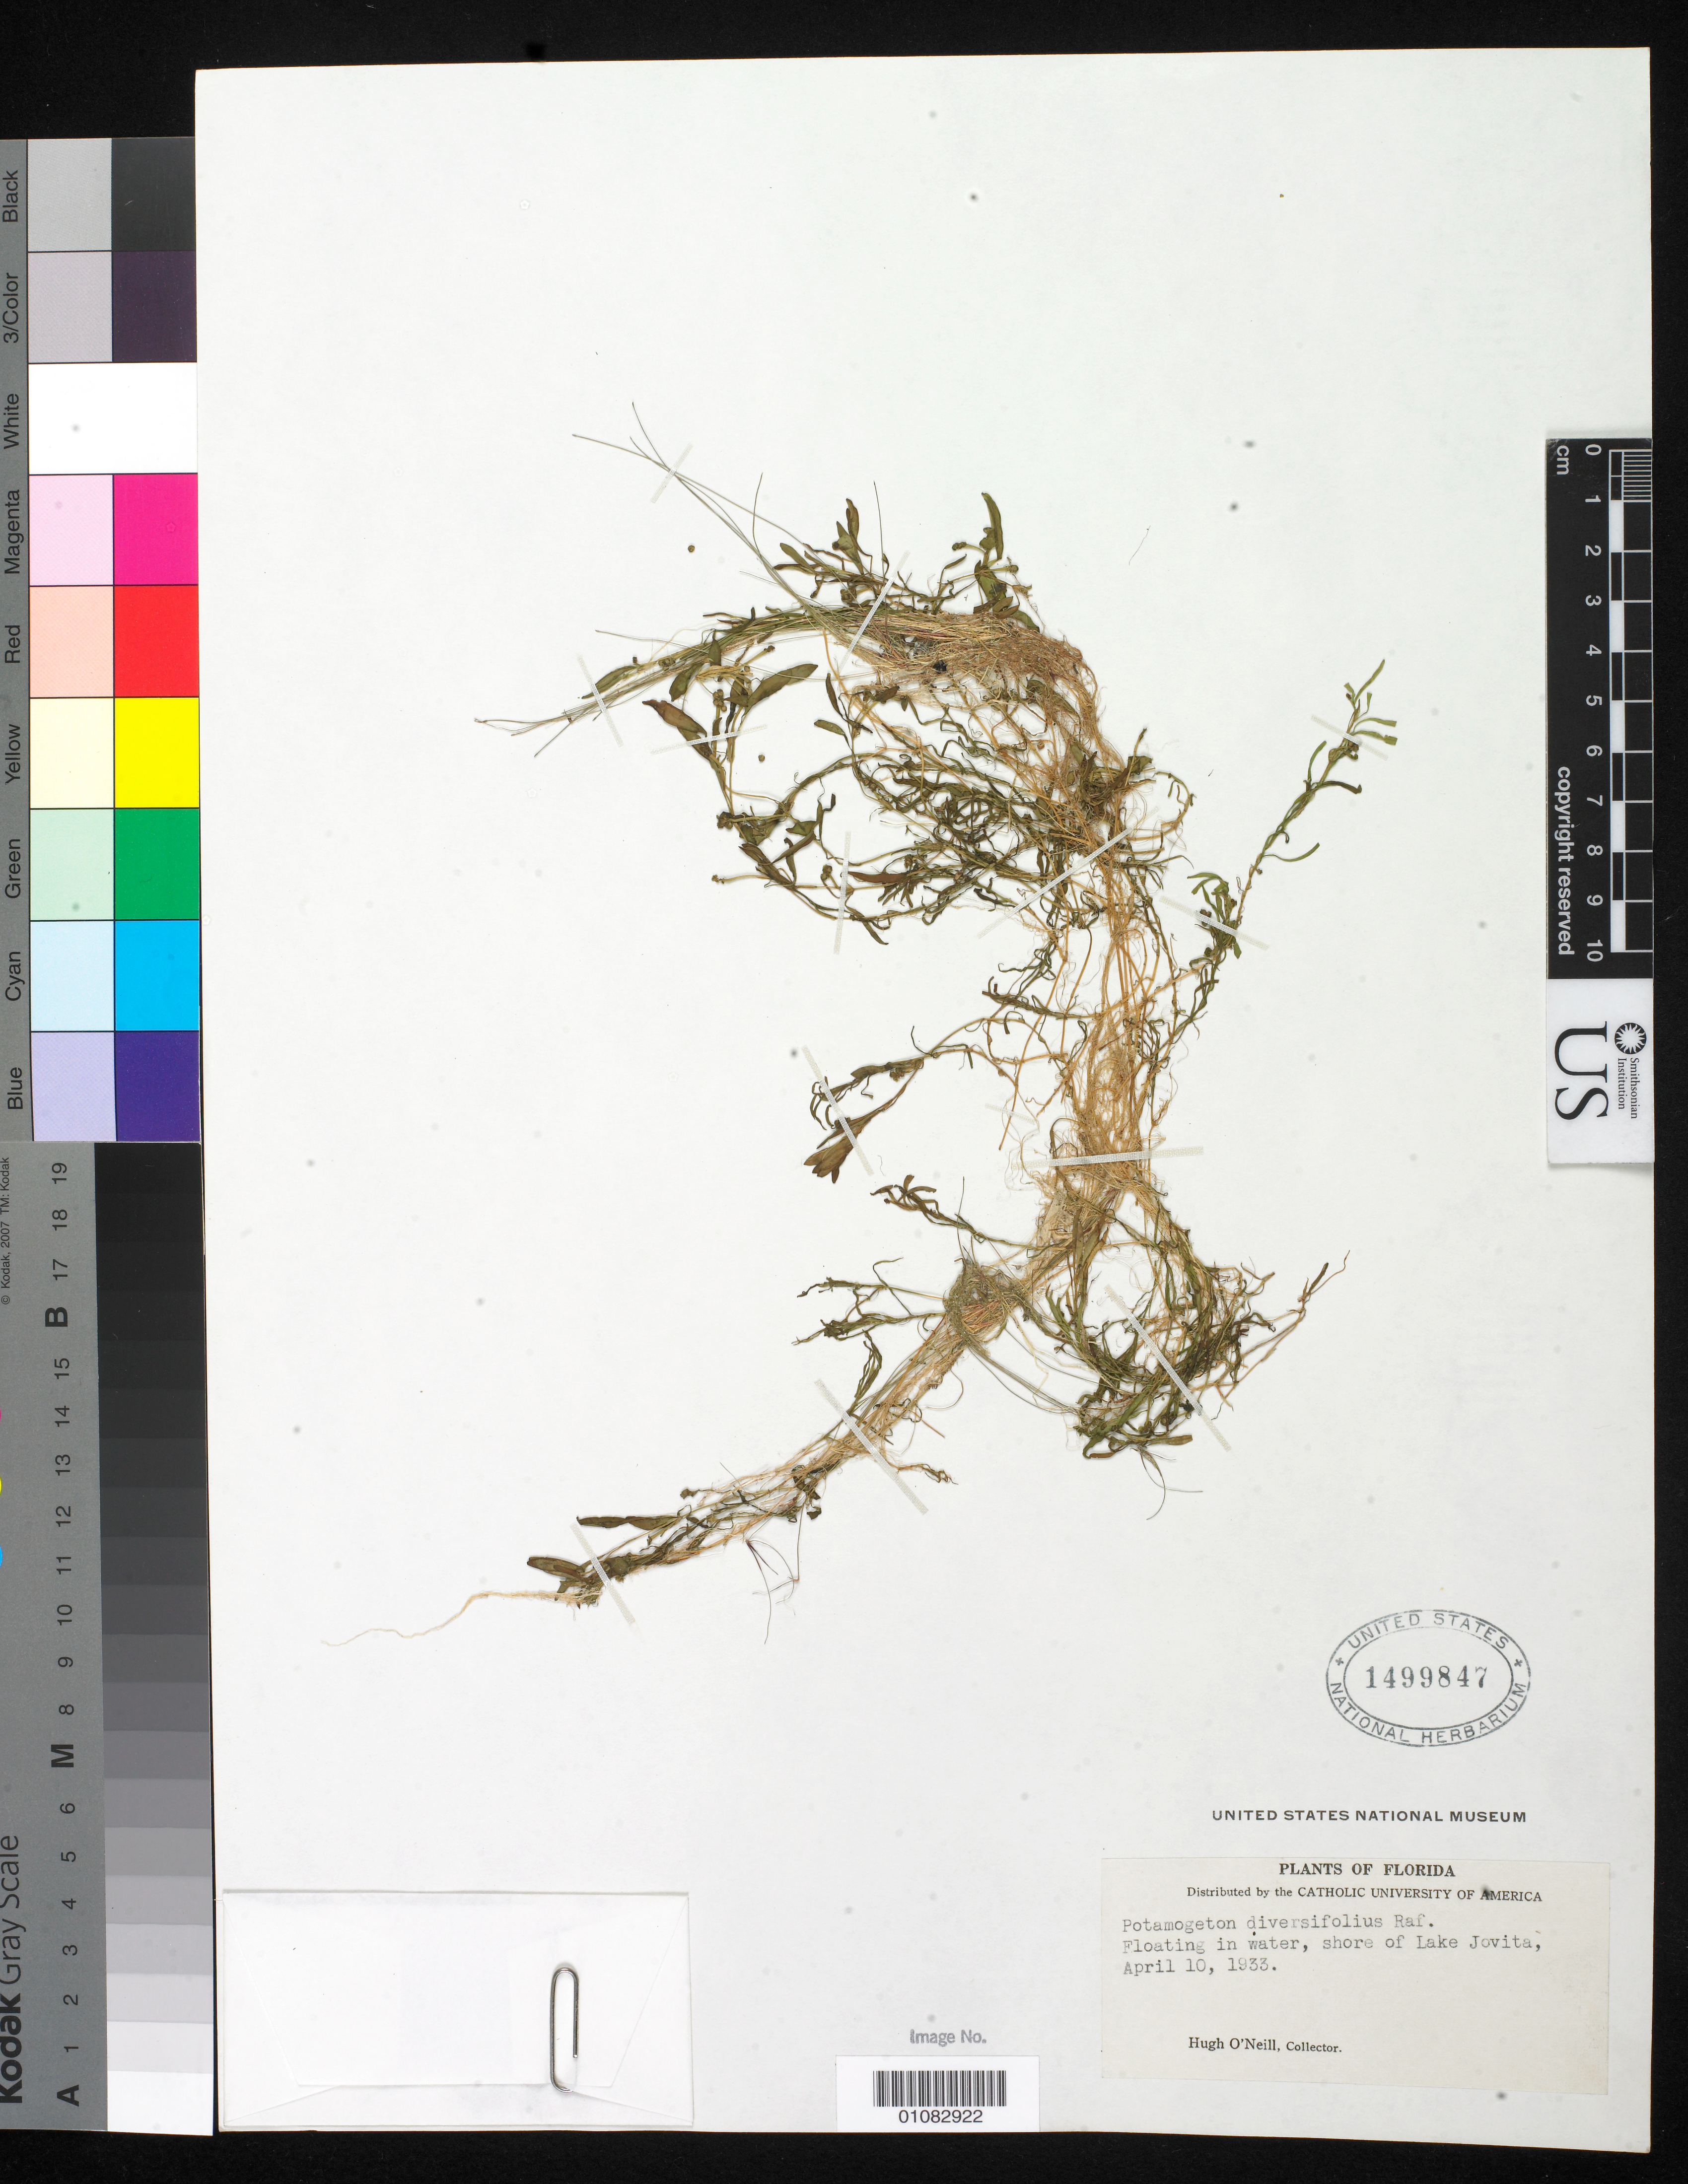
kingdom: Plantae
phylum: Tracheophyta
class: Liliopsida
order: Alismatales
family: Potamogetonaceae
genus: Potamogeton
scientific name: Potamogeton diversifolius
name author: Raf.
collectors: H. O'Neill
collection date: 1933-04-10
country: United States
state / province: Florida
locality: shore of Lake Jovita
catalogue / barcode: US 1499847